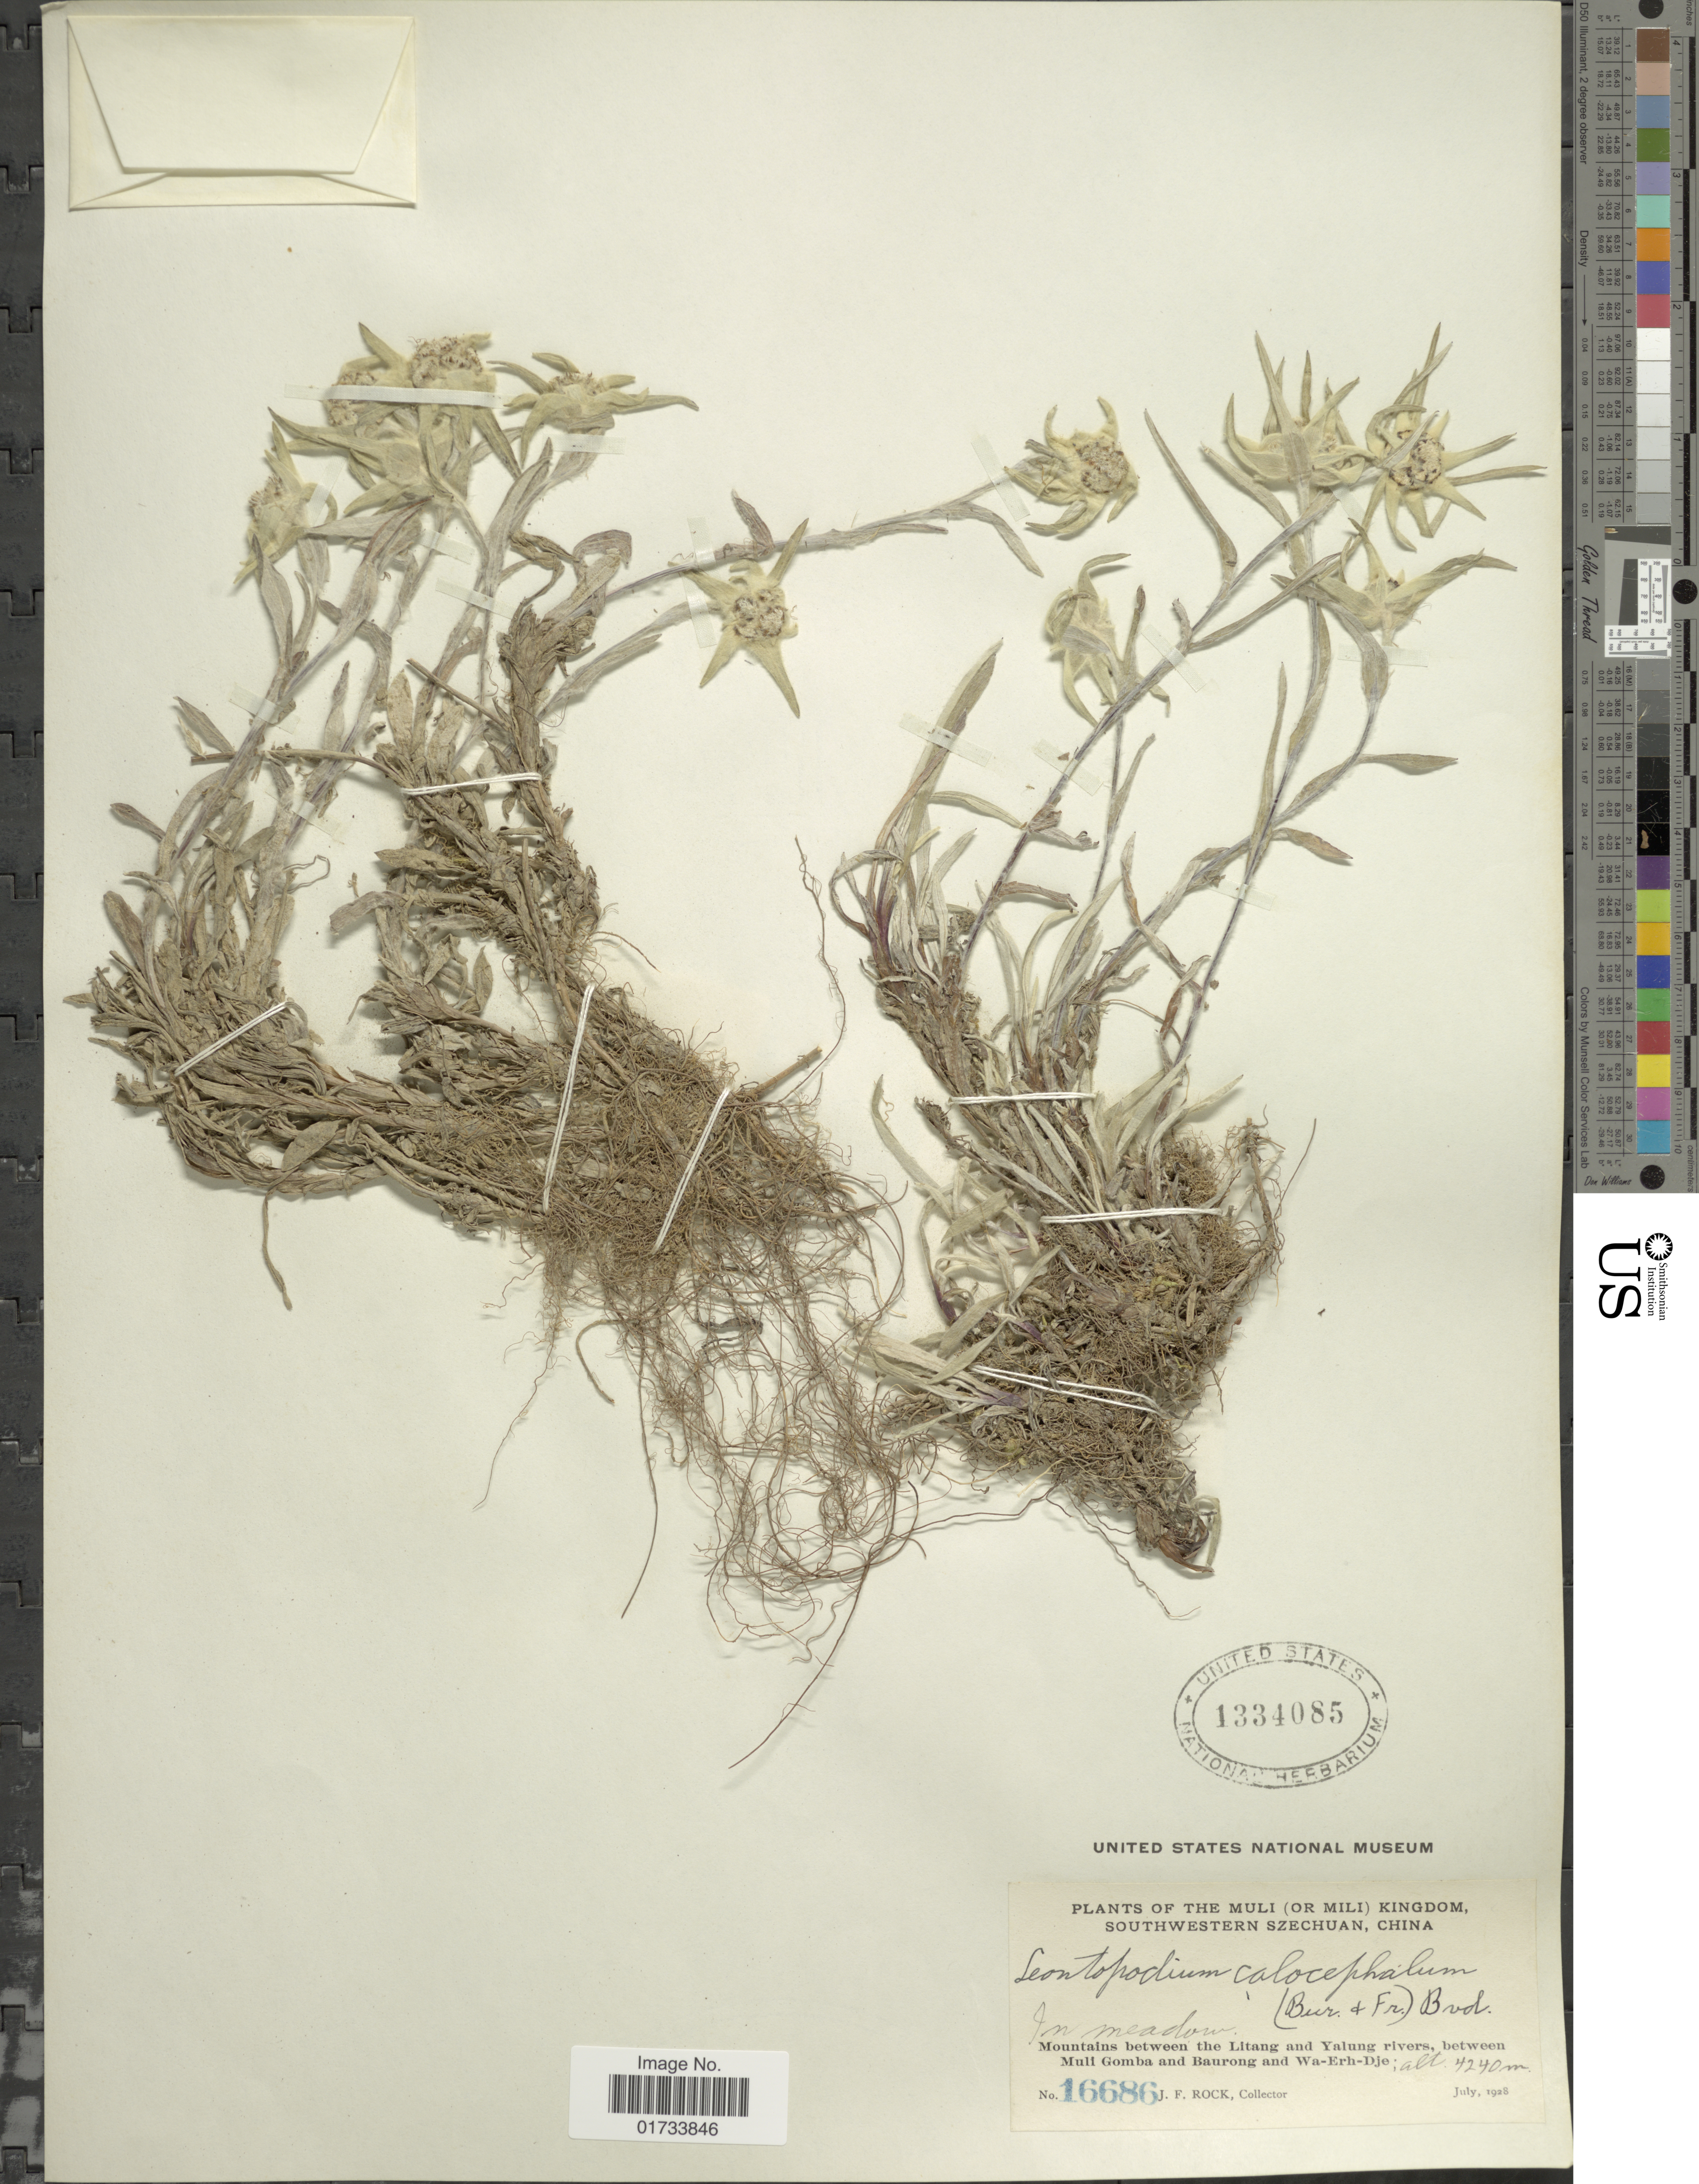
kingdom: Plantae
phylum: Tracheophyta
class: Magnoliopsida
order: Asterales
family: Asteraceae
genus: Leontopodium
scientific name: Leontopodium calocephalum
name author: (Franch.) Beauverd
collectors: J. Rock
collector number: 16686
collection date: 1928-07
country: China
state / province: Sichuan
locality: Muli (or Mili) Kingdom, Southwestern Szechuan, in meadow, mountains between the Litang and Yalung rivers, between Muli Gomba and Baurang and Wa-Erh-Dje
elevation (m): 4240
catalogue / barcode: US 1334085